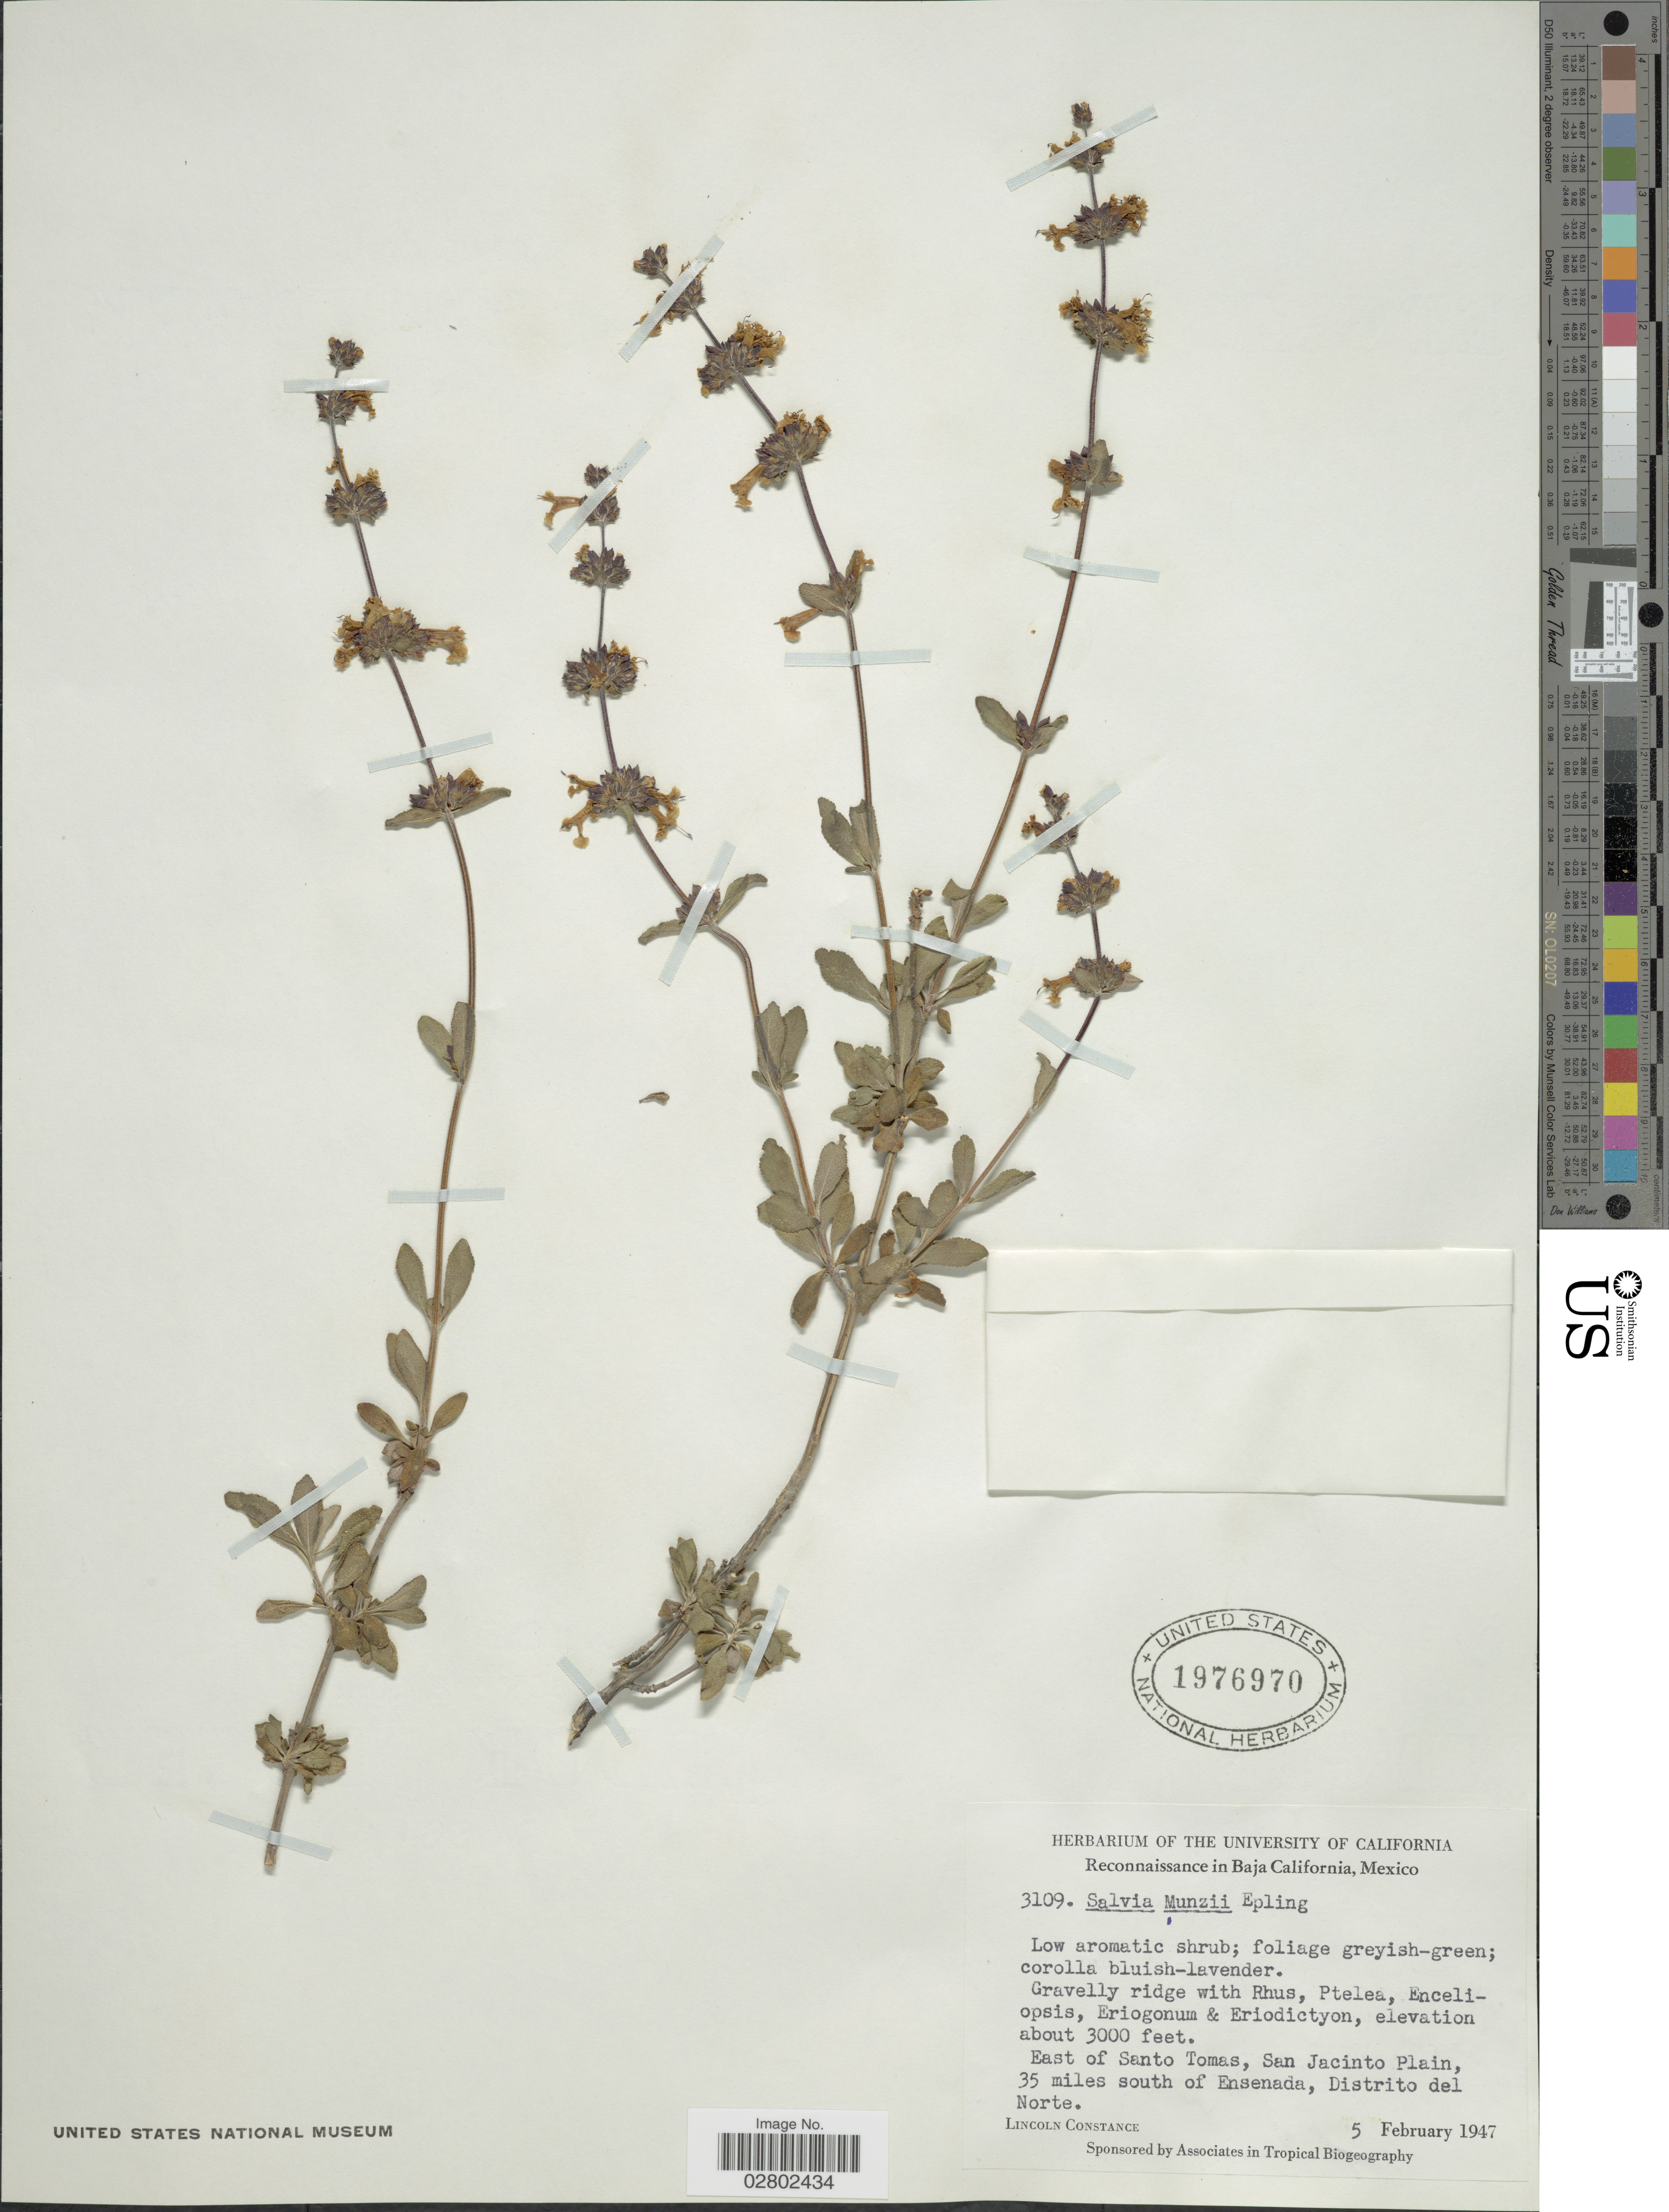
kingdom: Plantae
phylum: Tracheophyta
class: Magnoliopsida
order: Lamiales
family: Lamiaceae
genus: Salvia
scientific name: Salvia munzii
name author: Epling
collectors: L. Constance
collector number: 3109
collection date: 1947-02-05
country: Mexico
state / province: Baja California Norte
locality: Reconnaissance in Baja California. East of Santo Tomas, San Jacinto Plain, 35 miles south of Ensenada, Distrito del Norte.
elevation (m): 914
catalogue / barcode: US 1976970